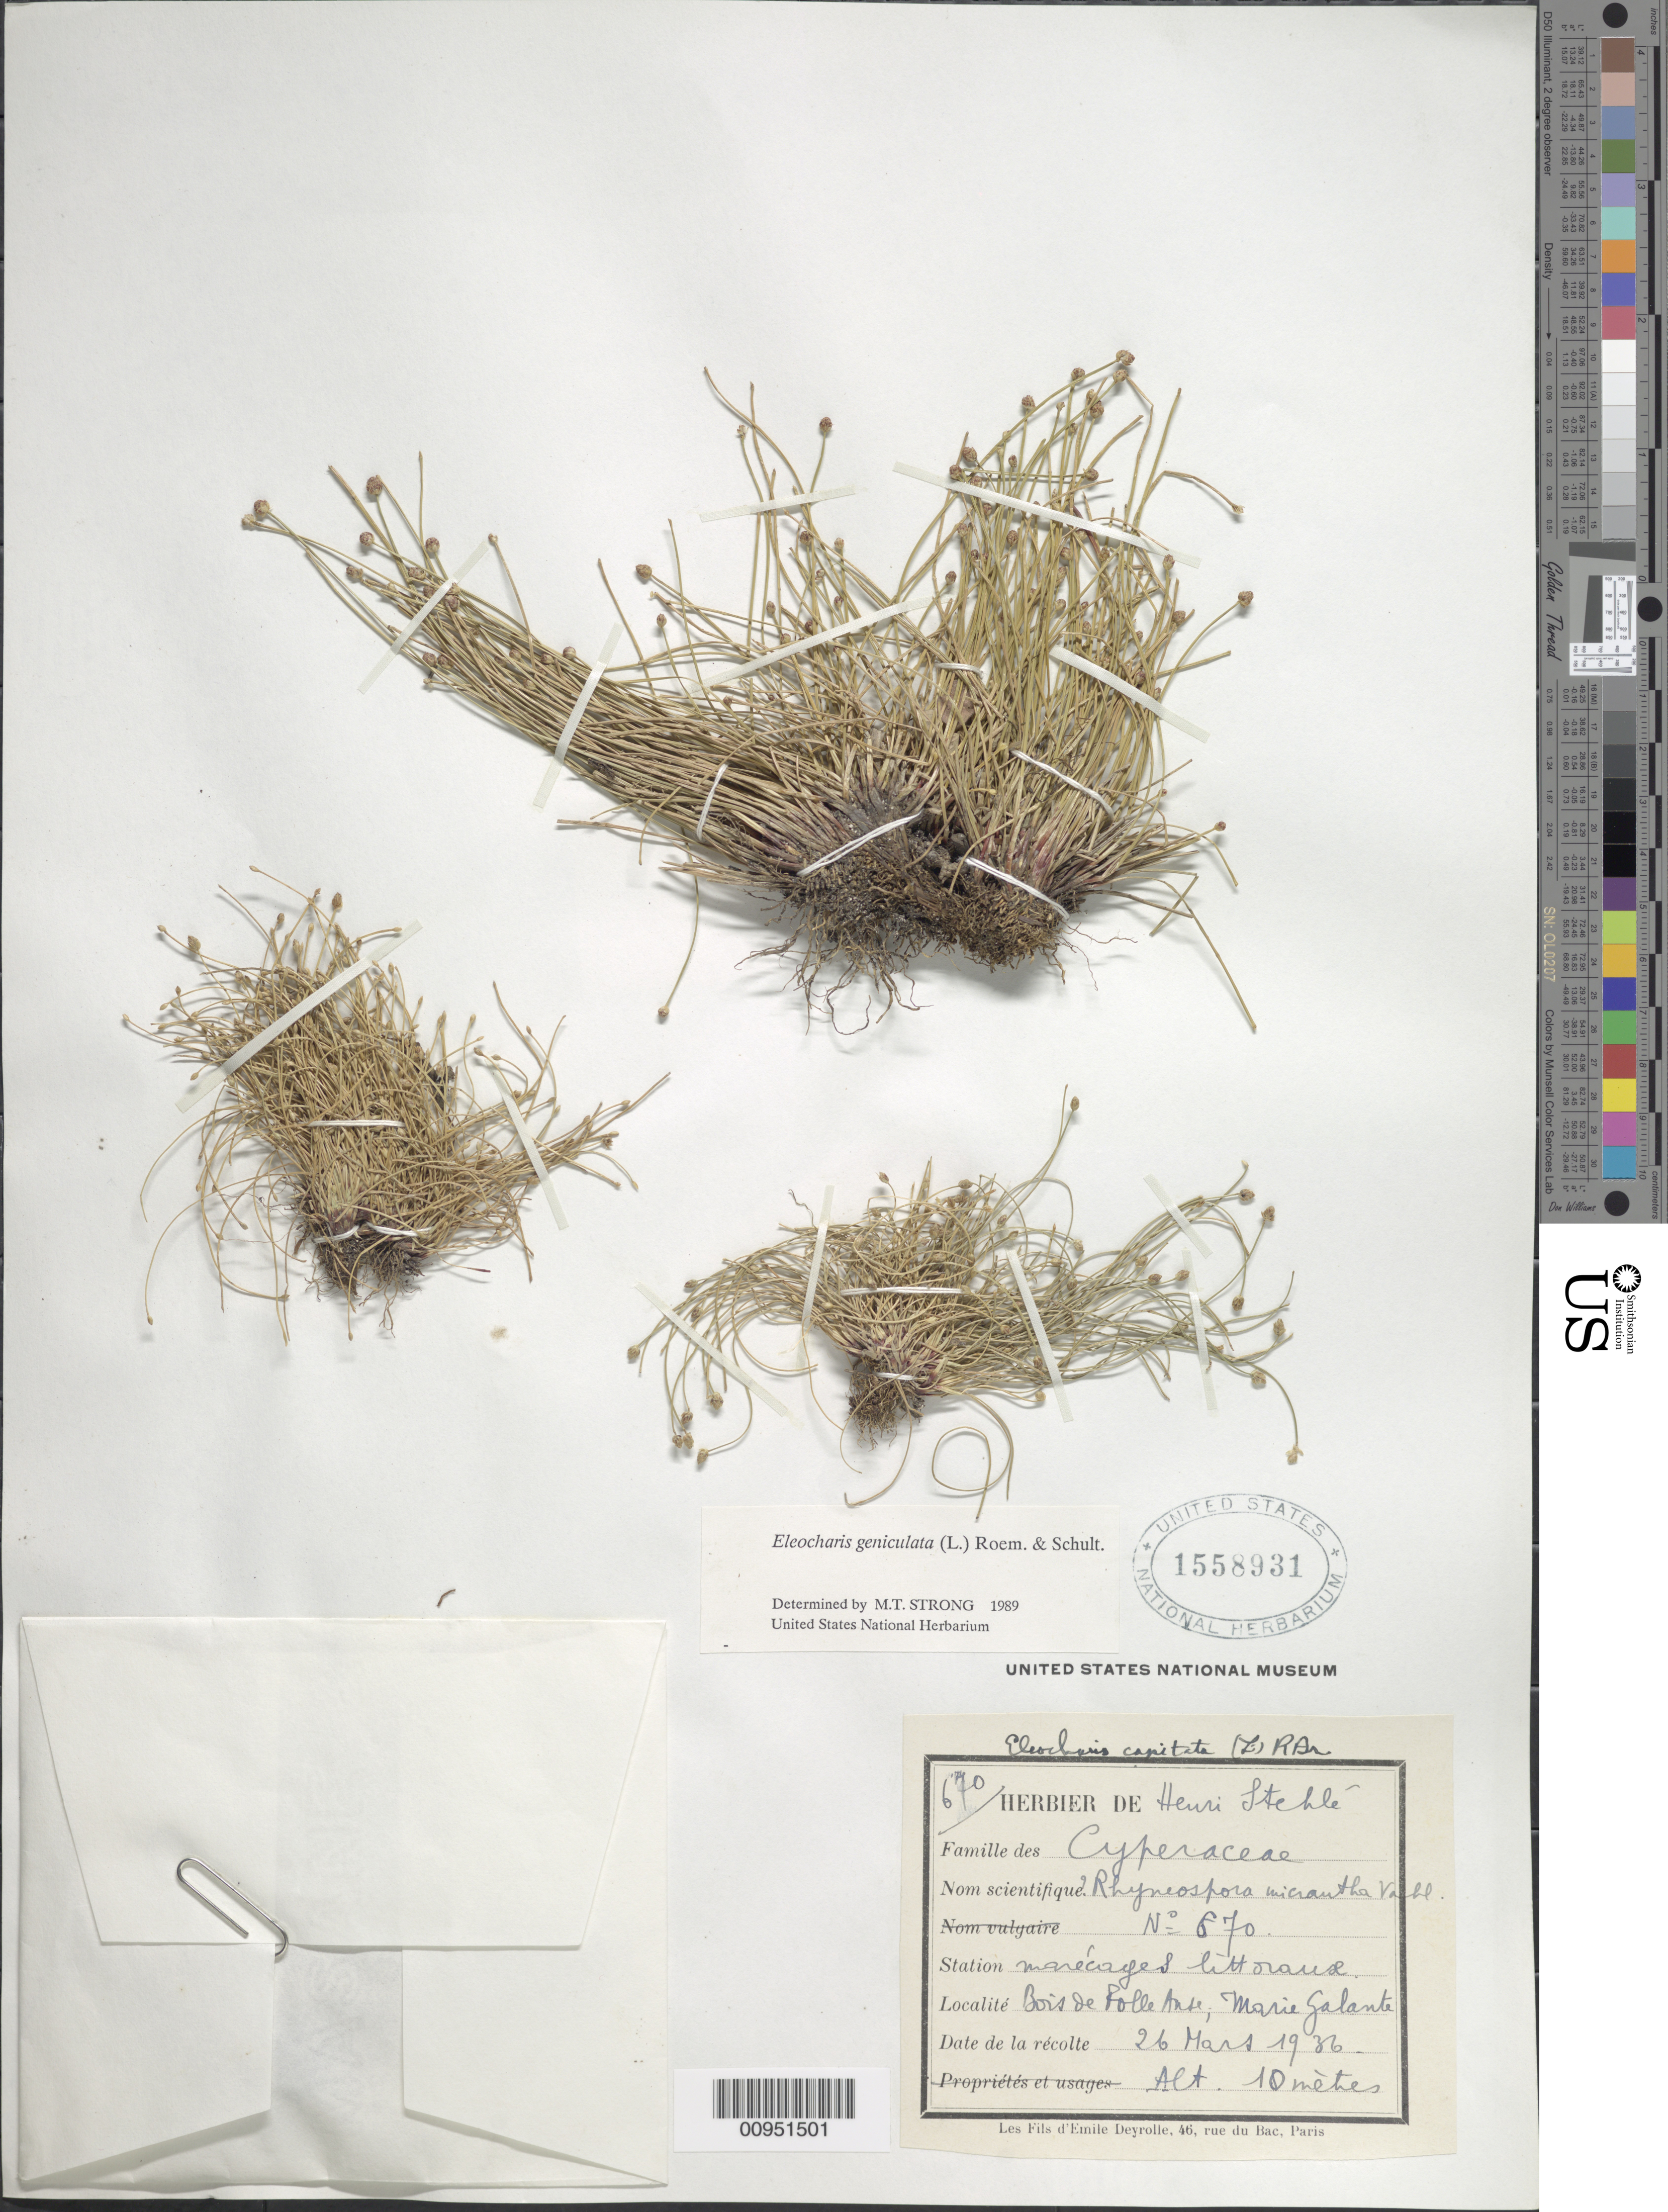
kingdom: Plantae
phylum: Tracheophyta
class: Liliopsida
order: Poales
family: Cyperaceae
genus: Eleocharis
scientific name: Eleocharis geniculata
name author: (L.) Roem. & Schult.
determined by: Strong, M. T., (US), Smithsonian Institution - National Museum of Natural History (UNITED STATES)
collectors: H. Stehlé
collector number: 670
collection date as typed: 26 Mar 1936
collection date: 1936-03-26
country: Guadeloupe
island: Marie Galante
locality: Bois de Folle Anse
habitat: Marécages littoraux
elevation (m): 10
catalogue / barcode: US 1558931